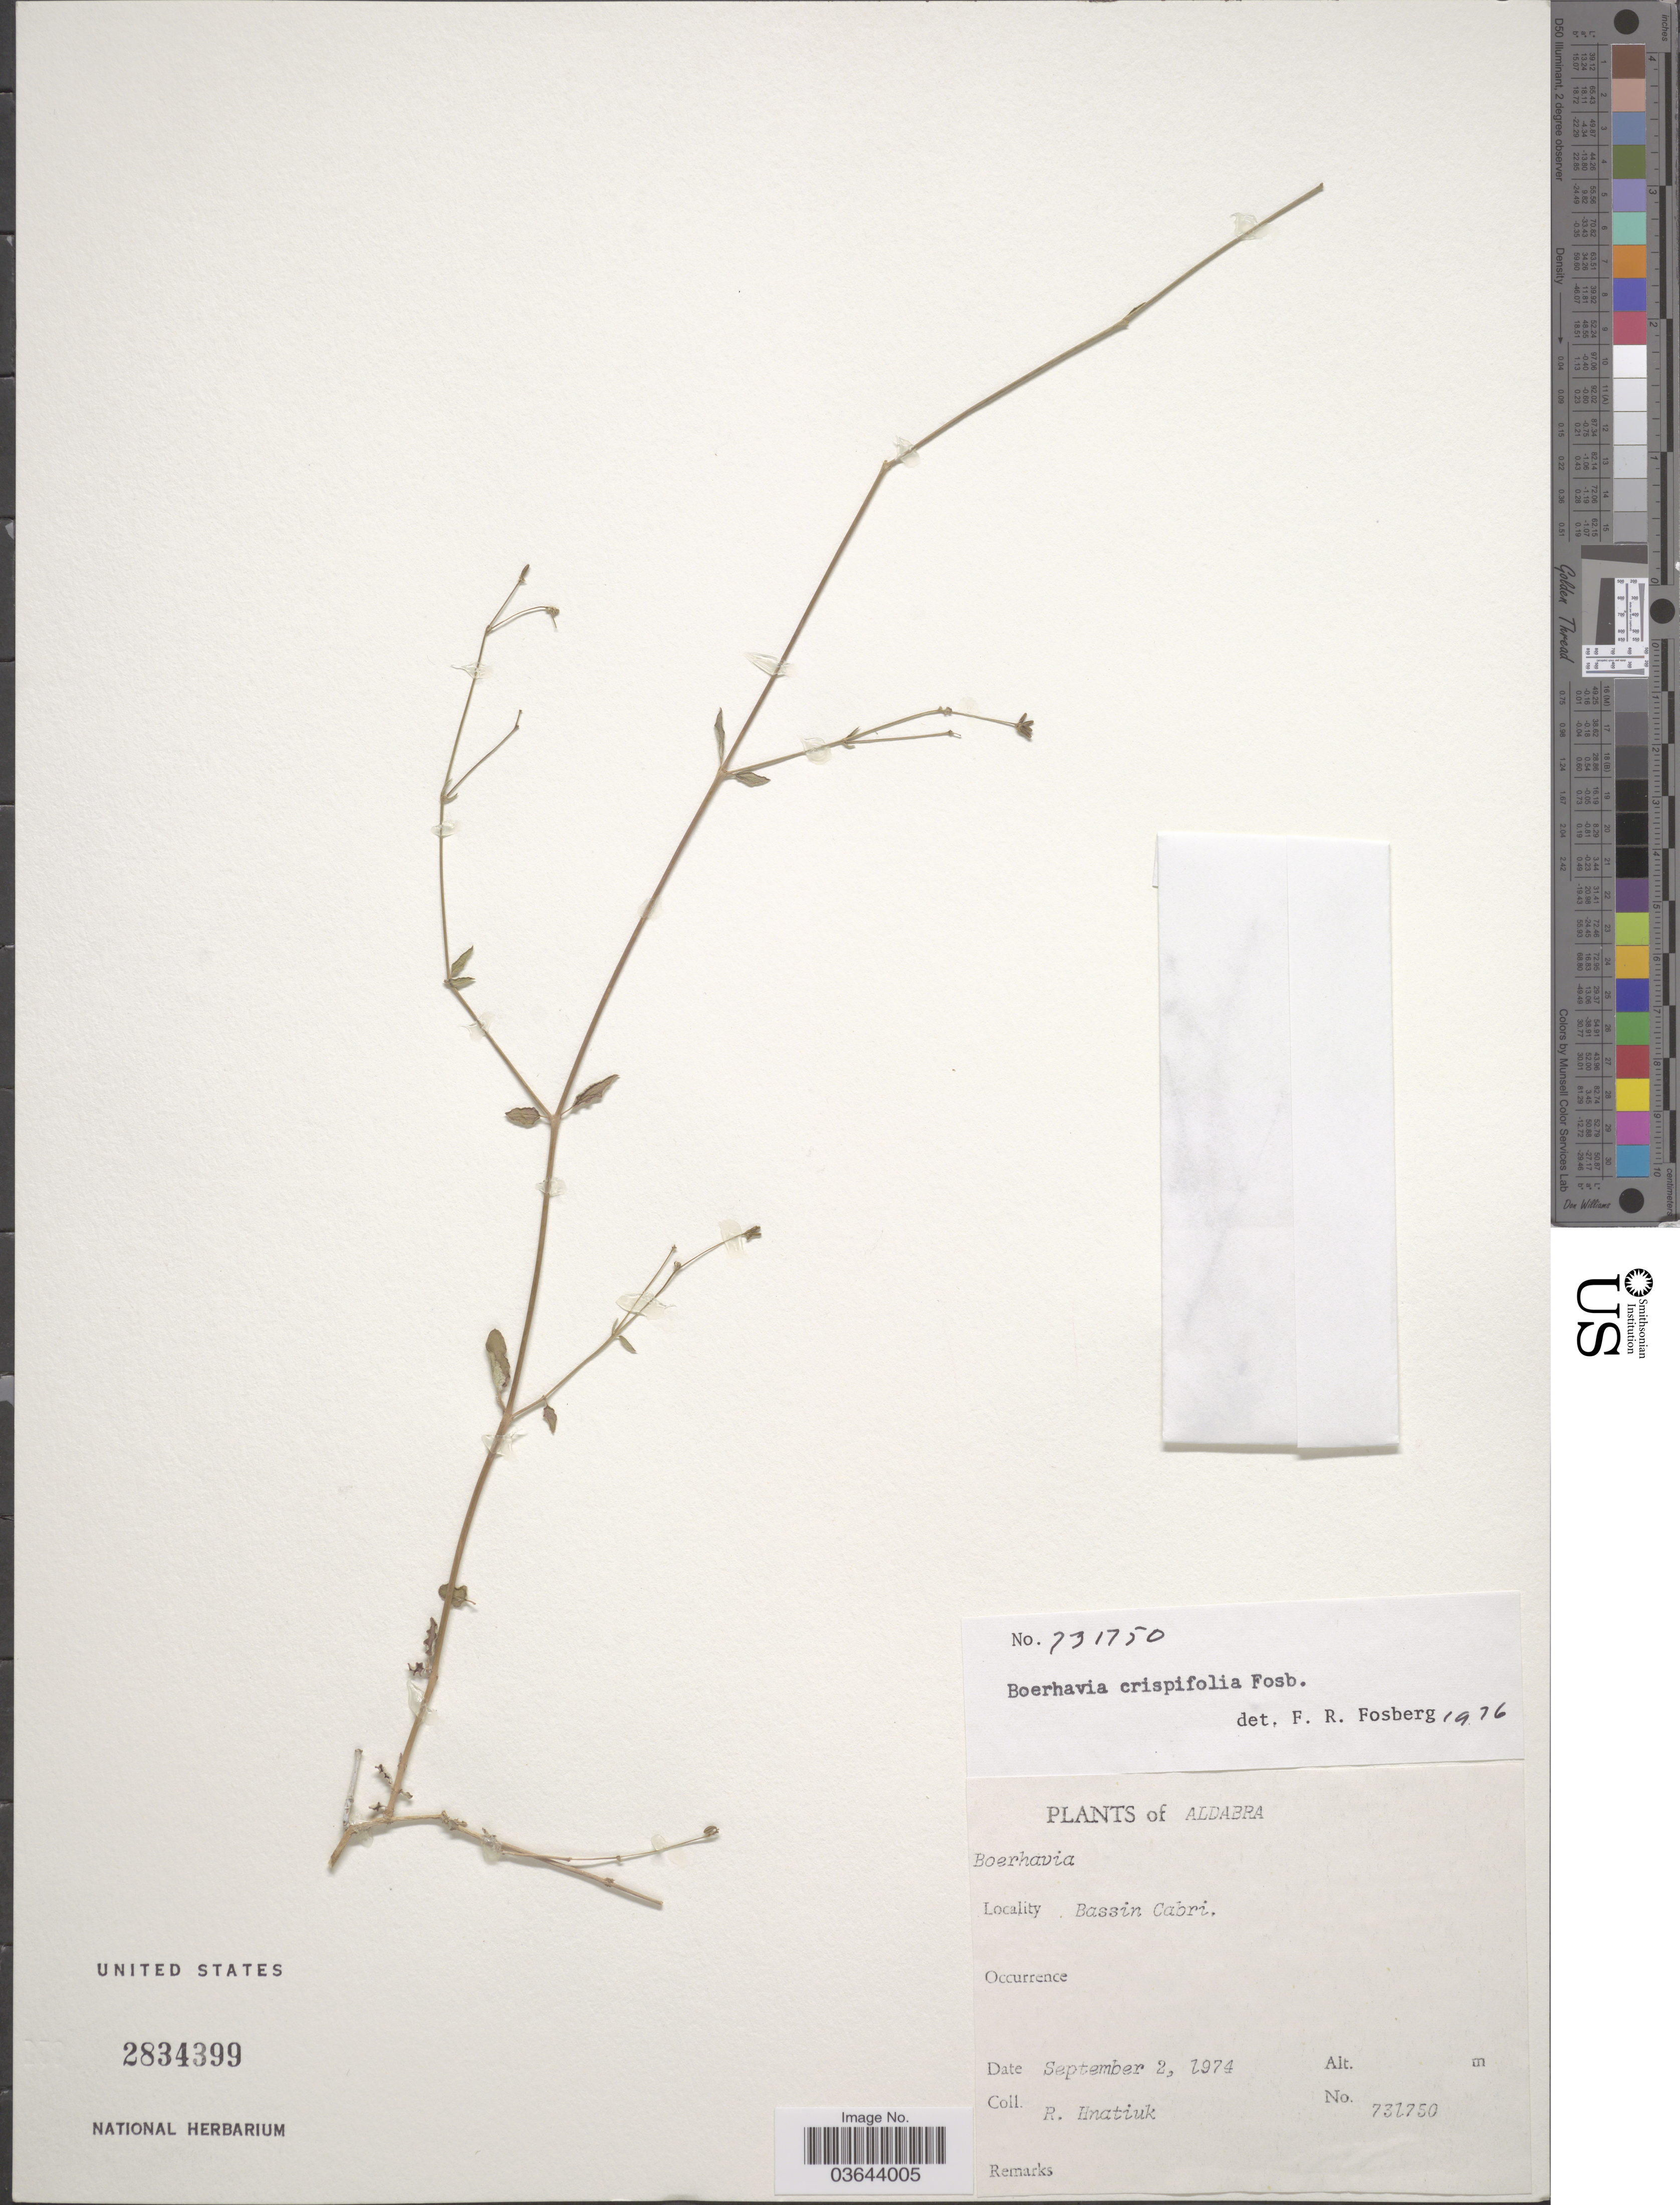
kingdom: Plantae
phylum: Tracheophyta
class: Magnoliopsida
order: Caryophyllales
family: Nyctaginaceae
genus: Boerhavia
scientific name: Boerhavia crispifolia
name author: Fosberg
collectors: R. Hnatiuk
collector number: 731750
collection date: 1974-09-02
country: Seychelles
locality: Aldabra. Bassin Cabri.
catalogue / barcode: US 2834399